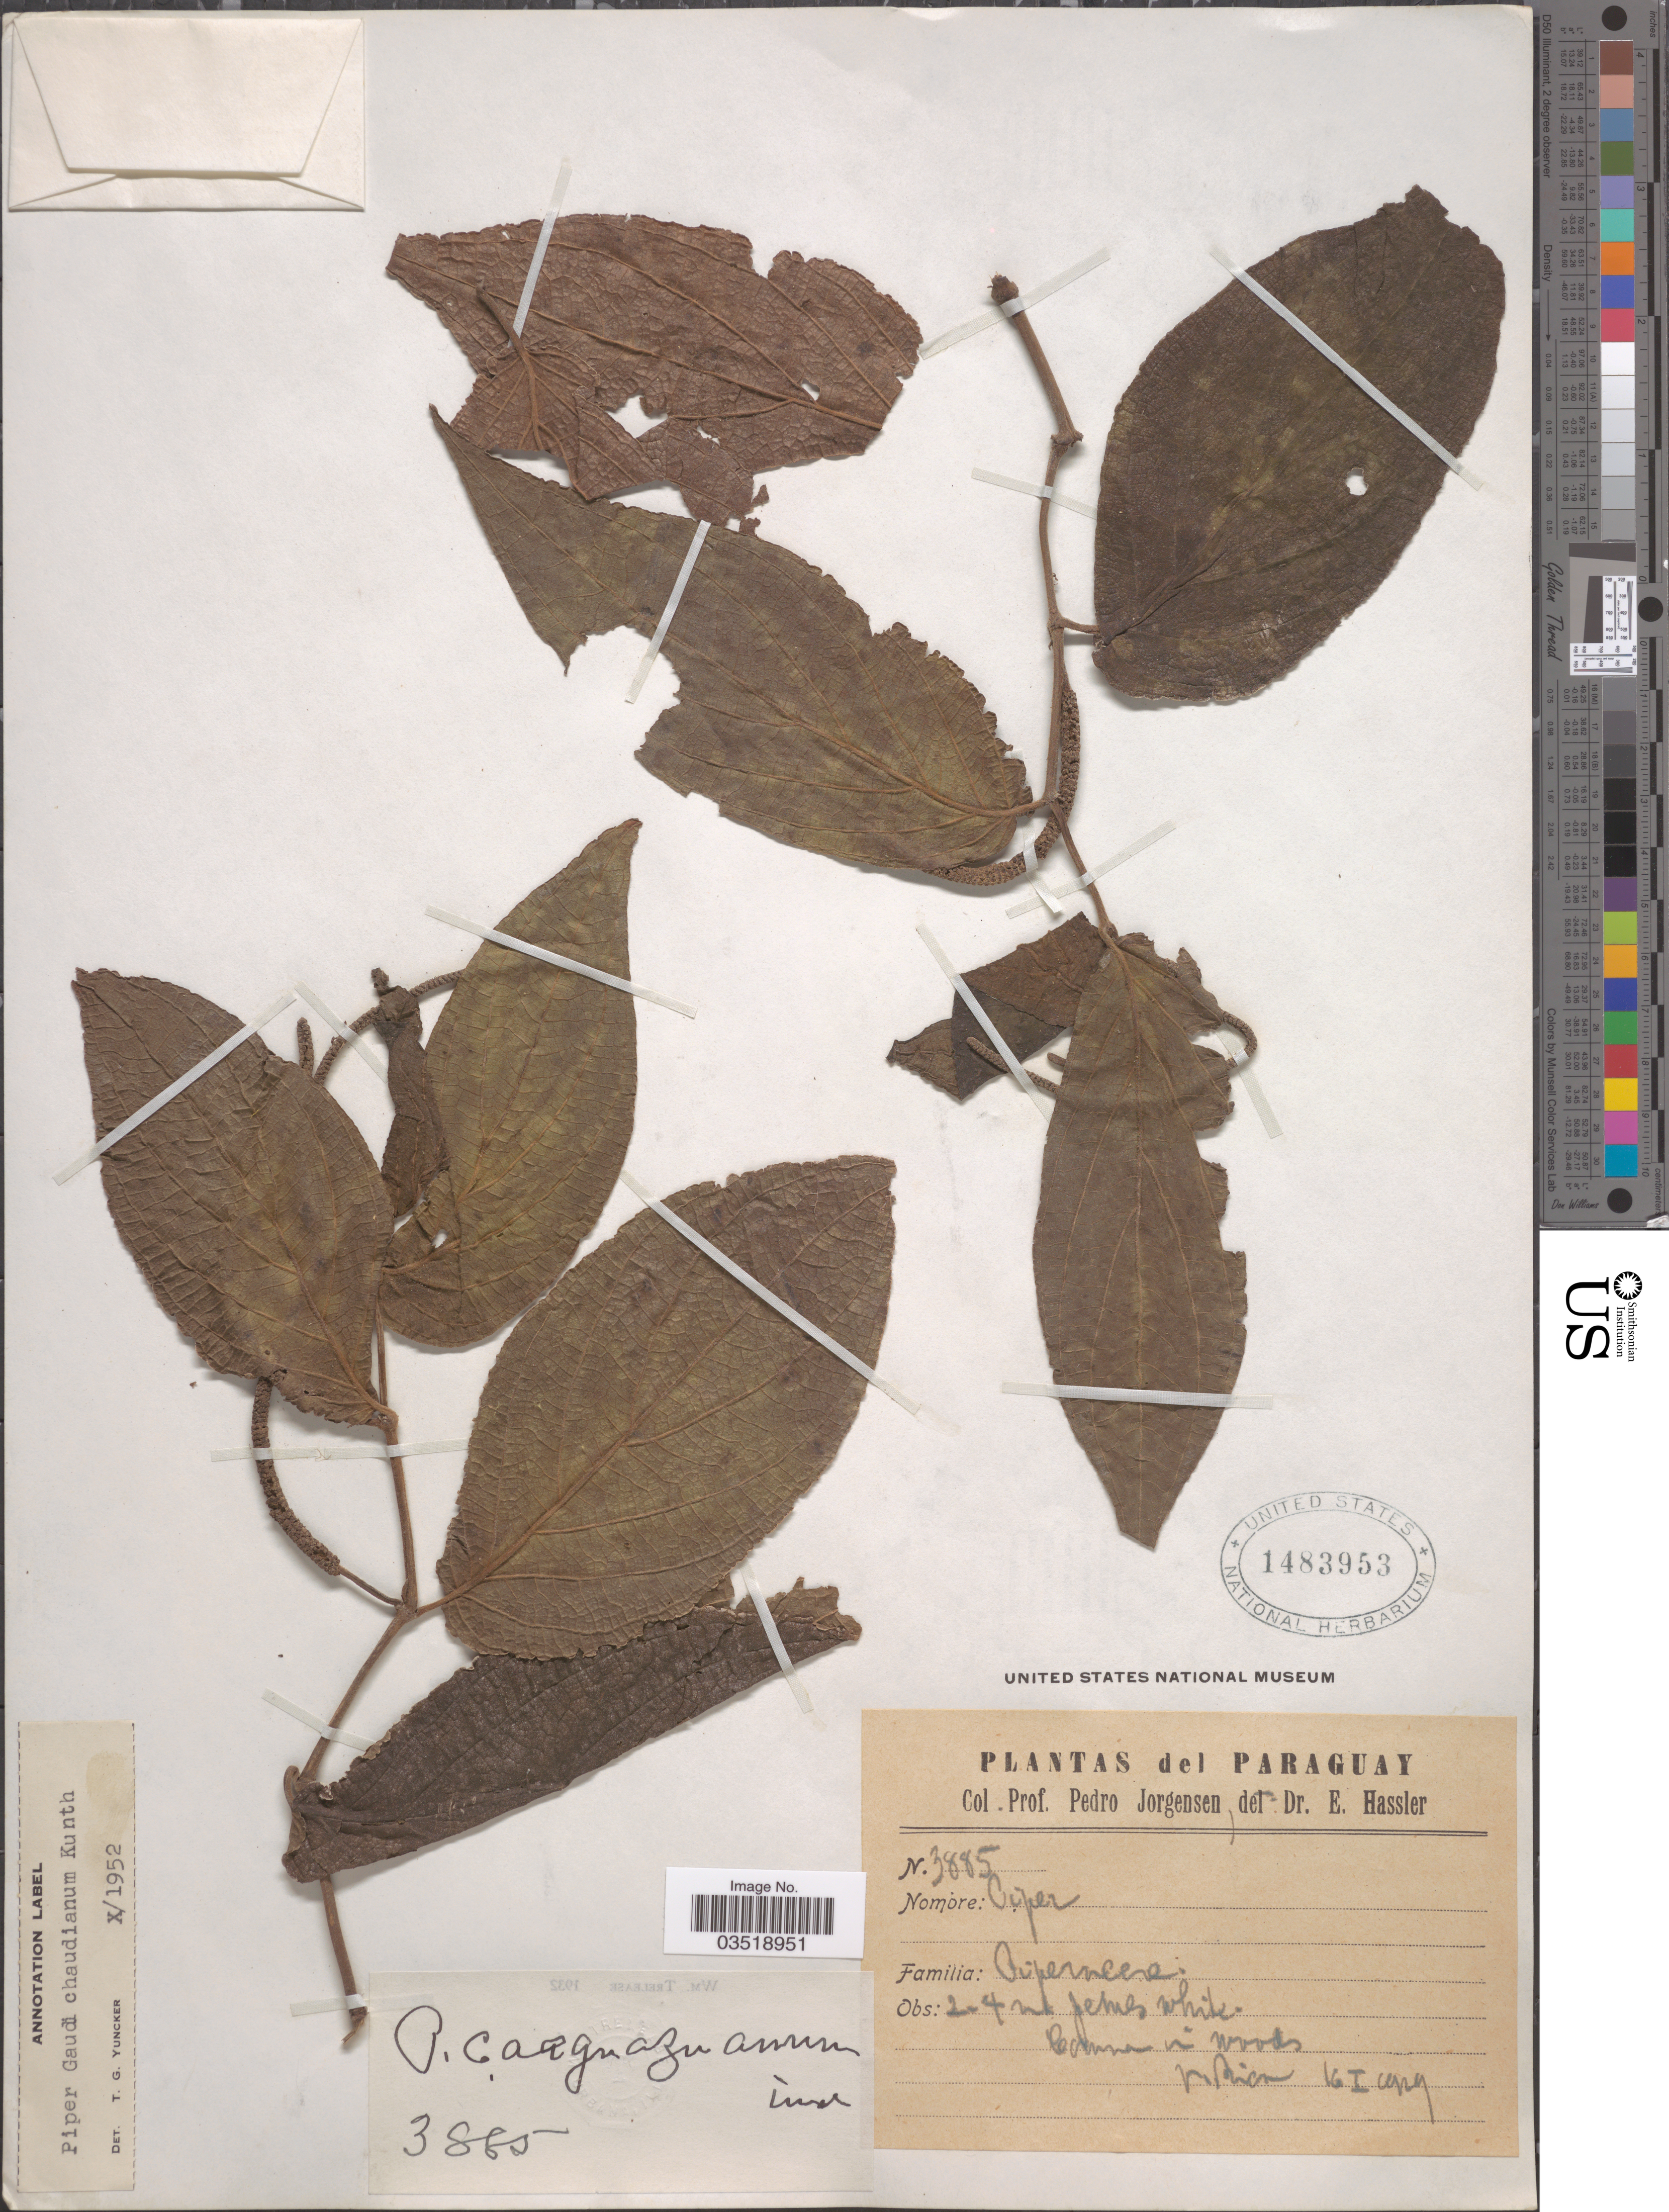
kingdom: Plantae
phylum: Tracheophyta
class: Magnoliopsida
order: Piperales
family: Piperaceae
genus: Piper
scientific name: Piper gaudichaudianum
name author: Kunth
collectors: P. Jörgensen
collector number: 3885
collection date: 1919-01-06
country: Paraguay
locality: V. Rica.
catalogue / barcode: US 1483953